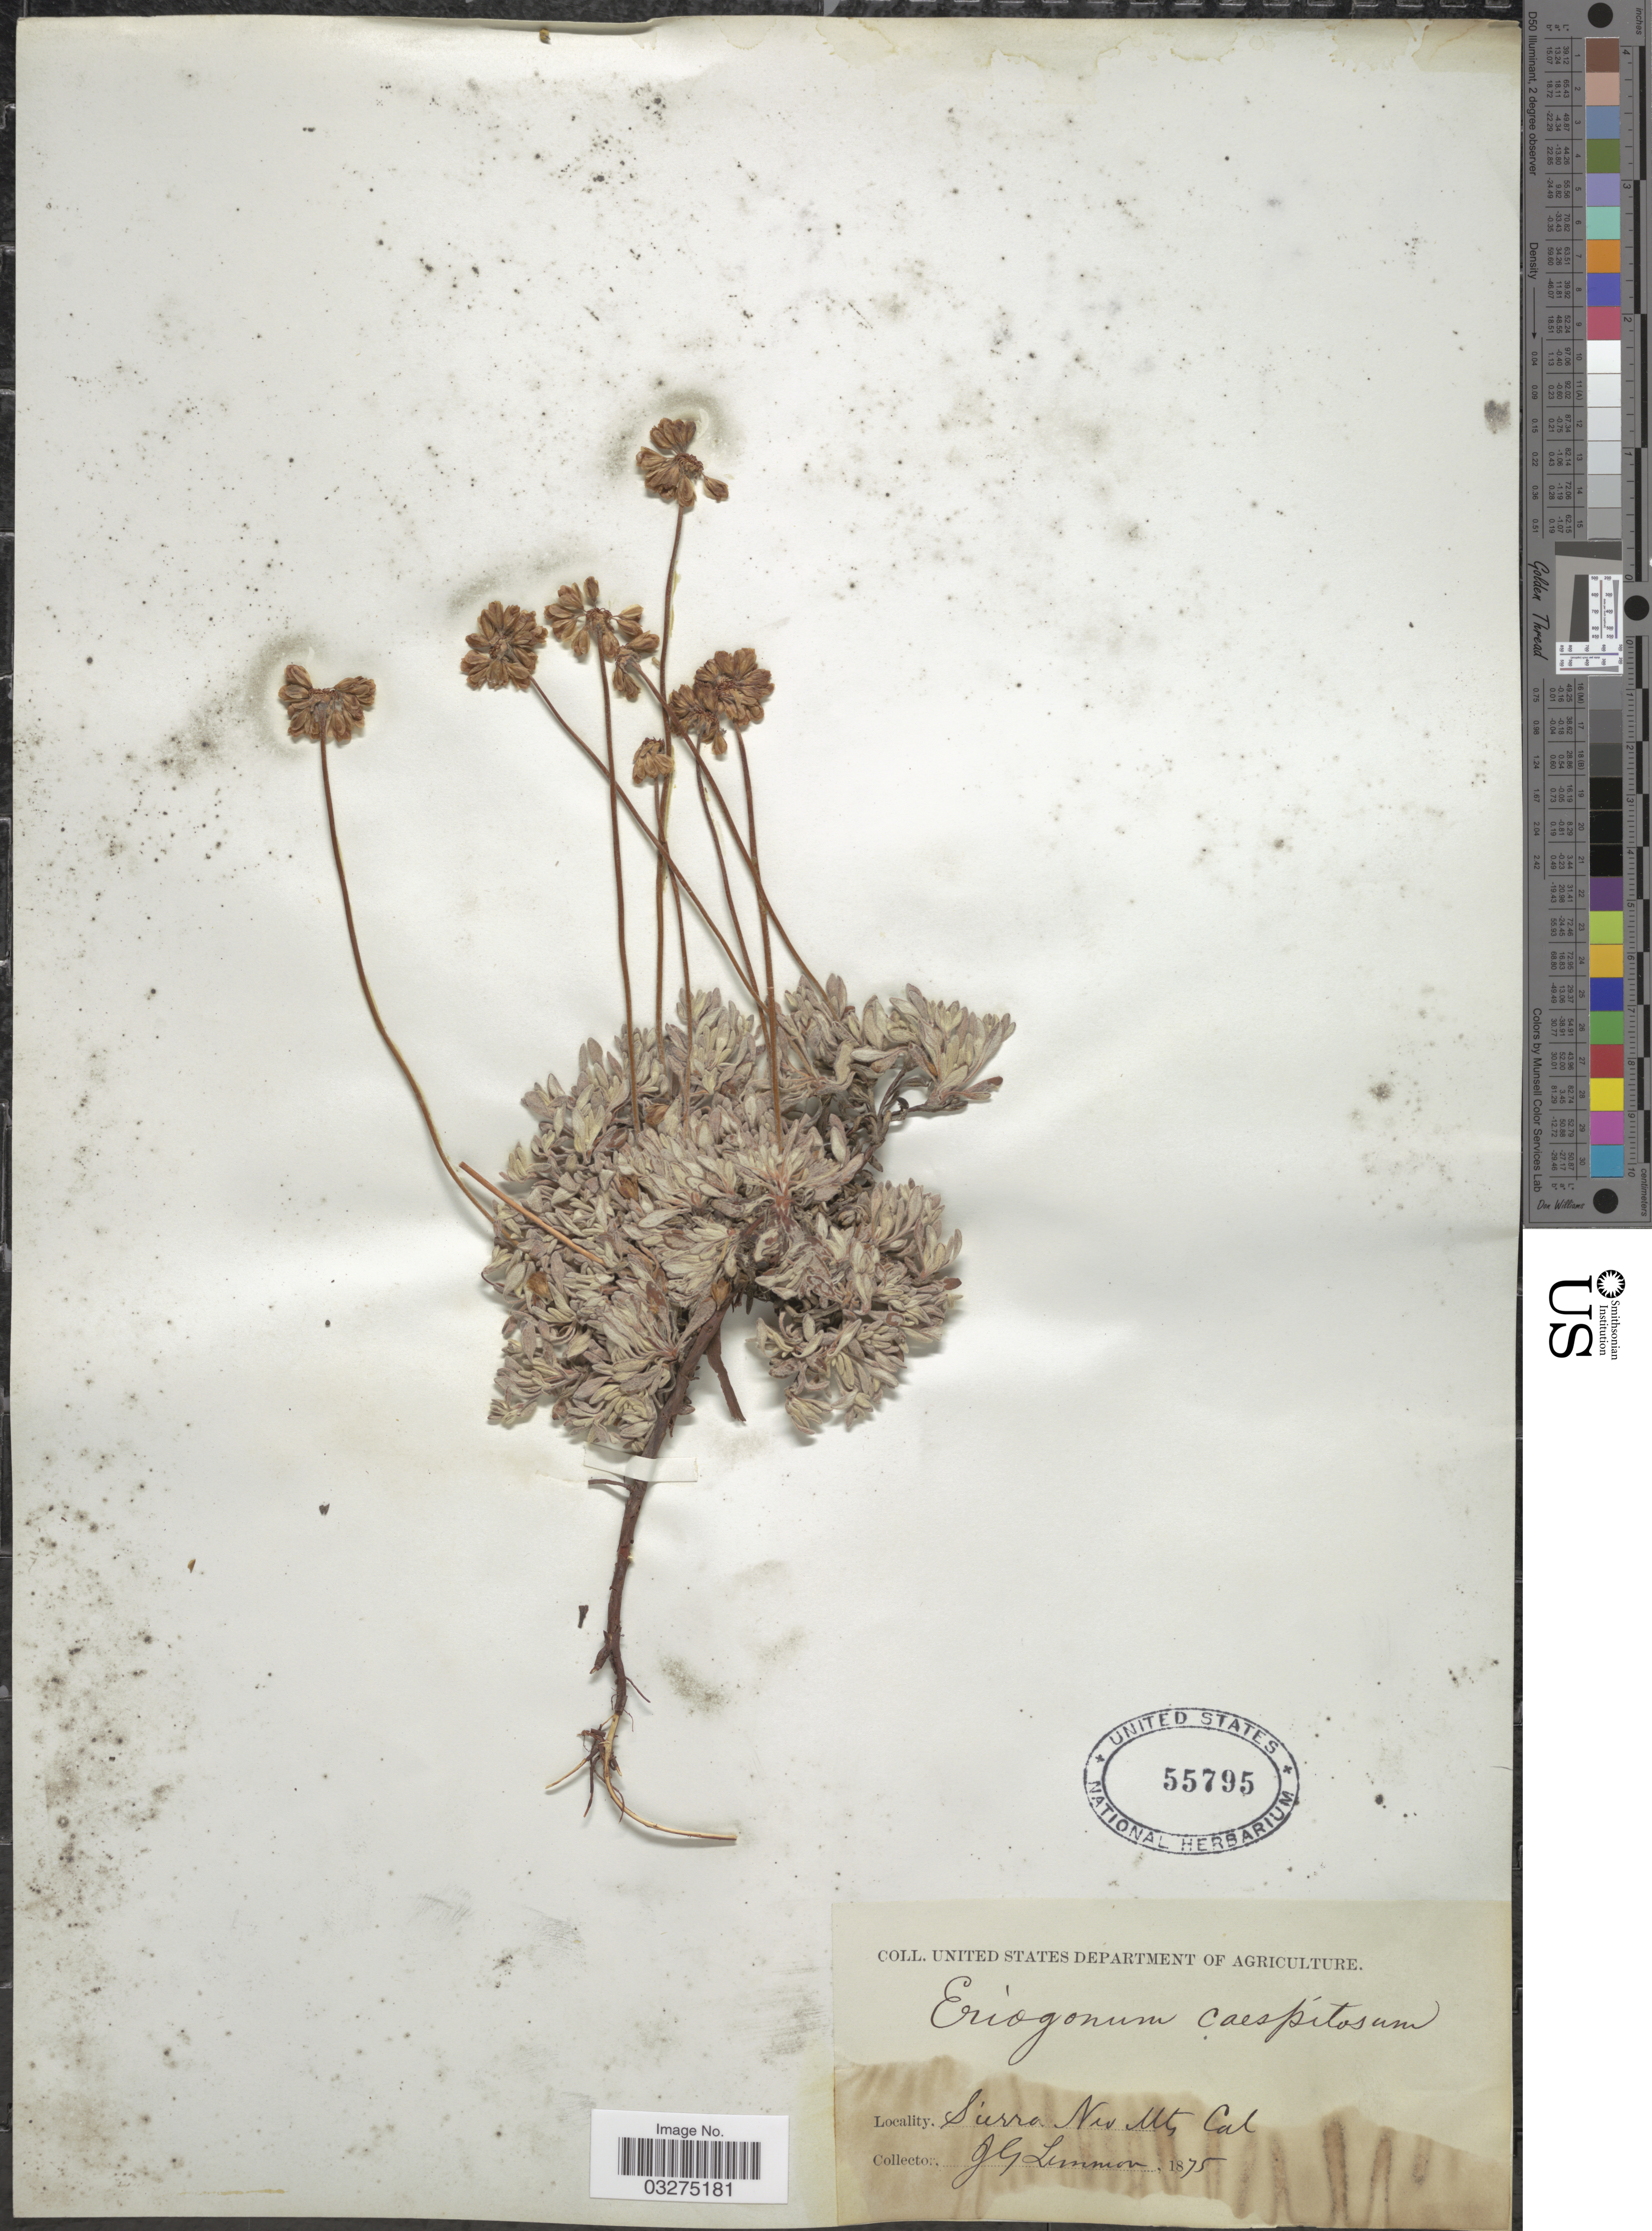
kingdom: Plantae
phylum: Tracheophyta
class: Magnoliopsida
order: Caryophyllales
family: Polygonaceae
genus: Eriogonum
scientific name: Eriogonum caespitosum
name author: Nutt.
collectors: J. Lemmon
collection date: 1875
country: United States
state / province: California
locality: Sierra Nev Mts.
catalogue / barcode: US 55795